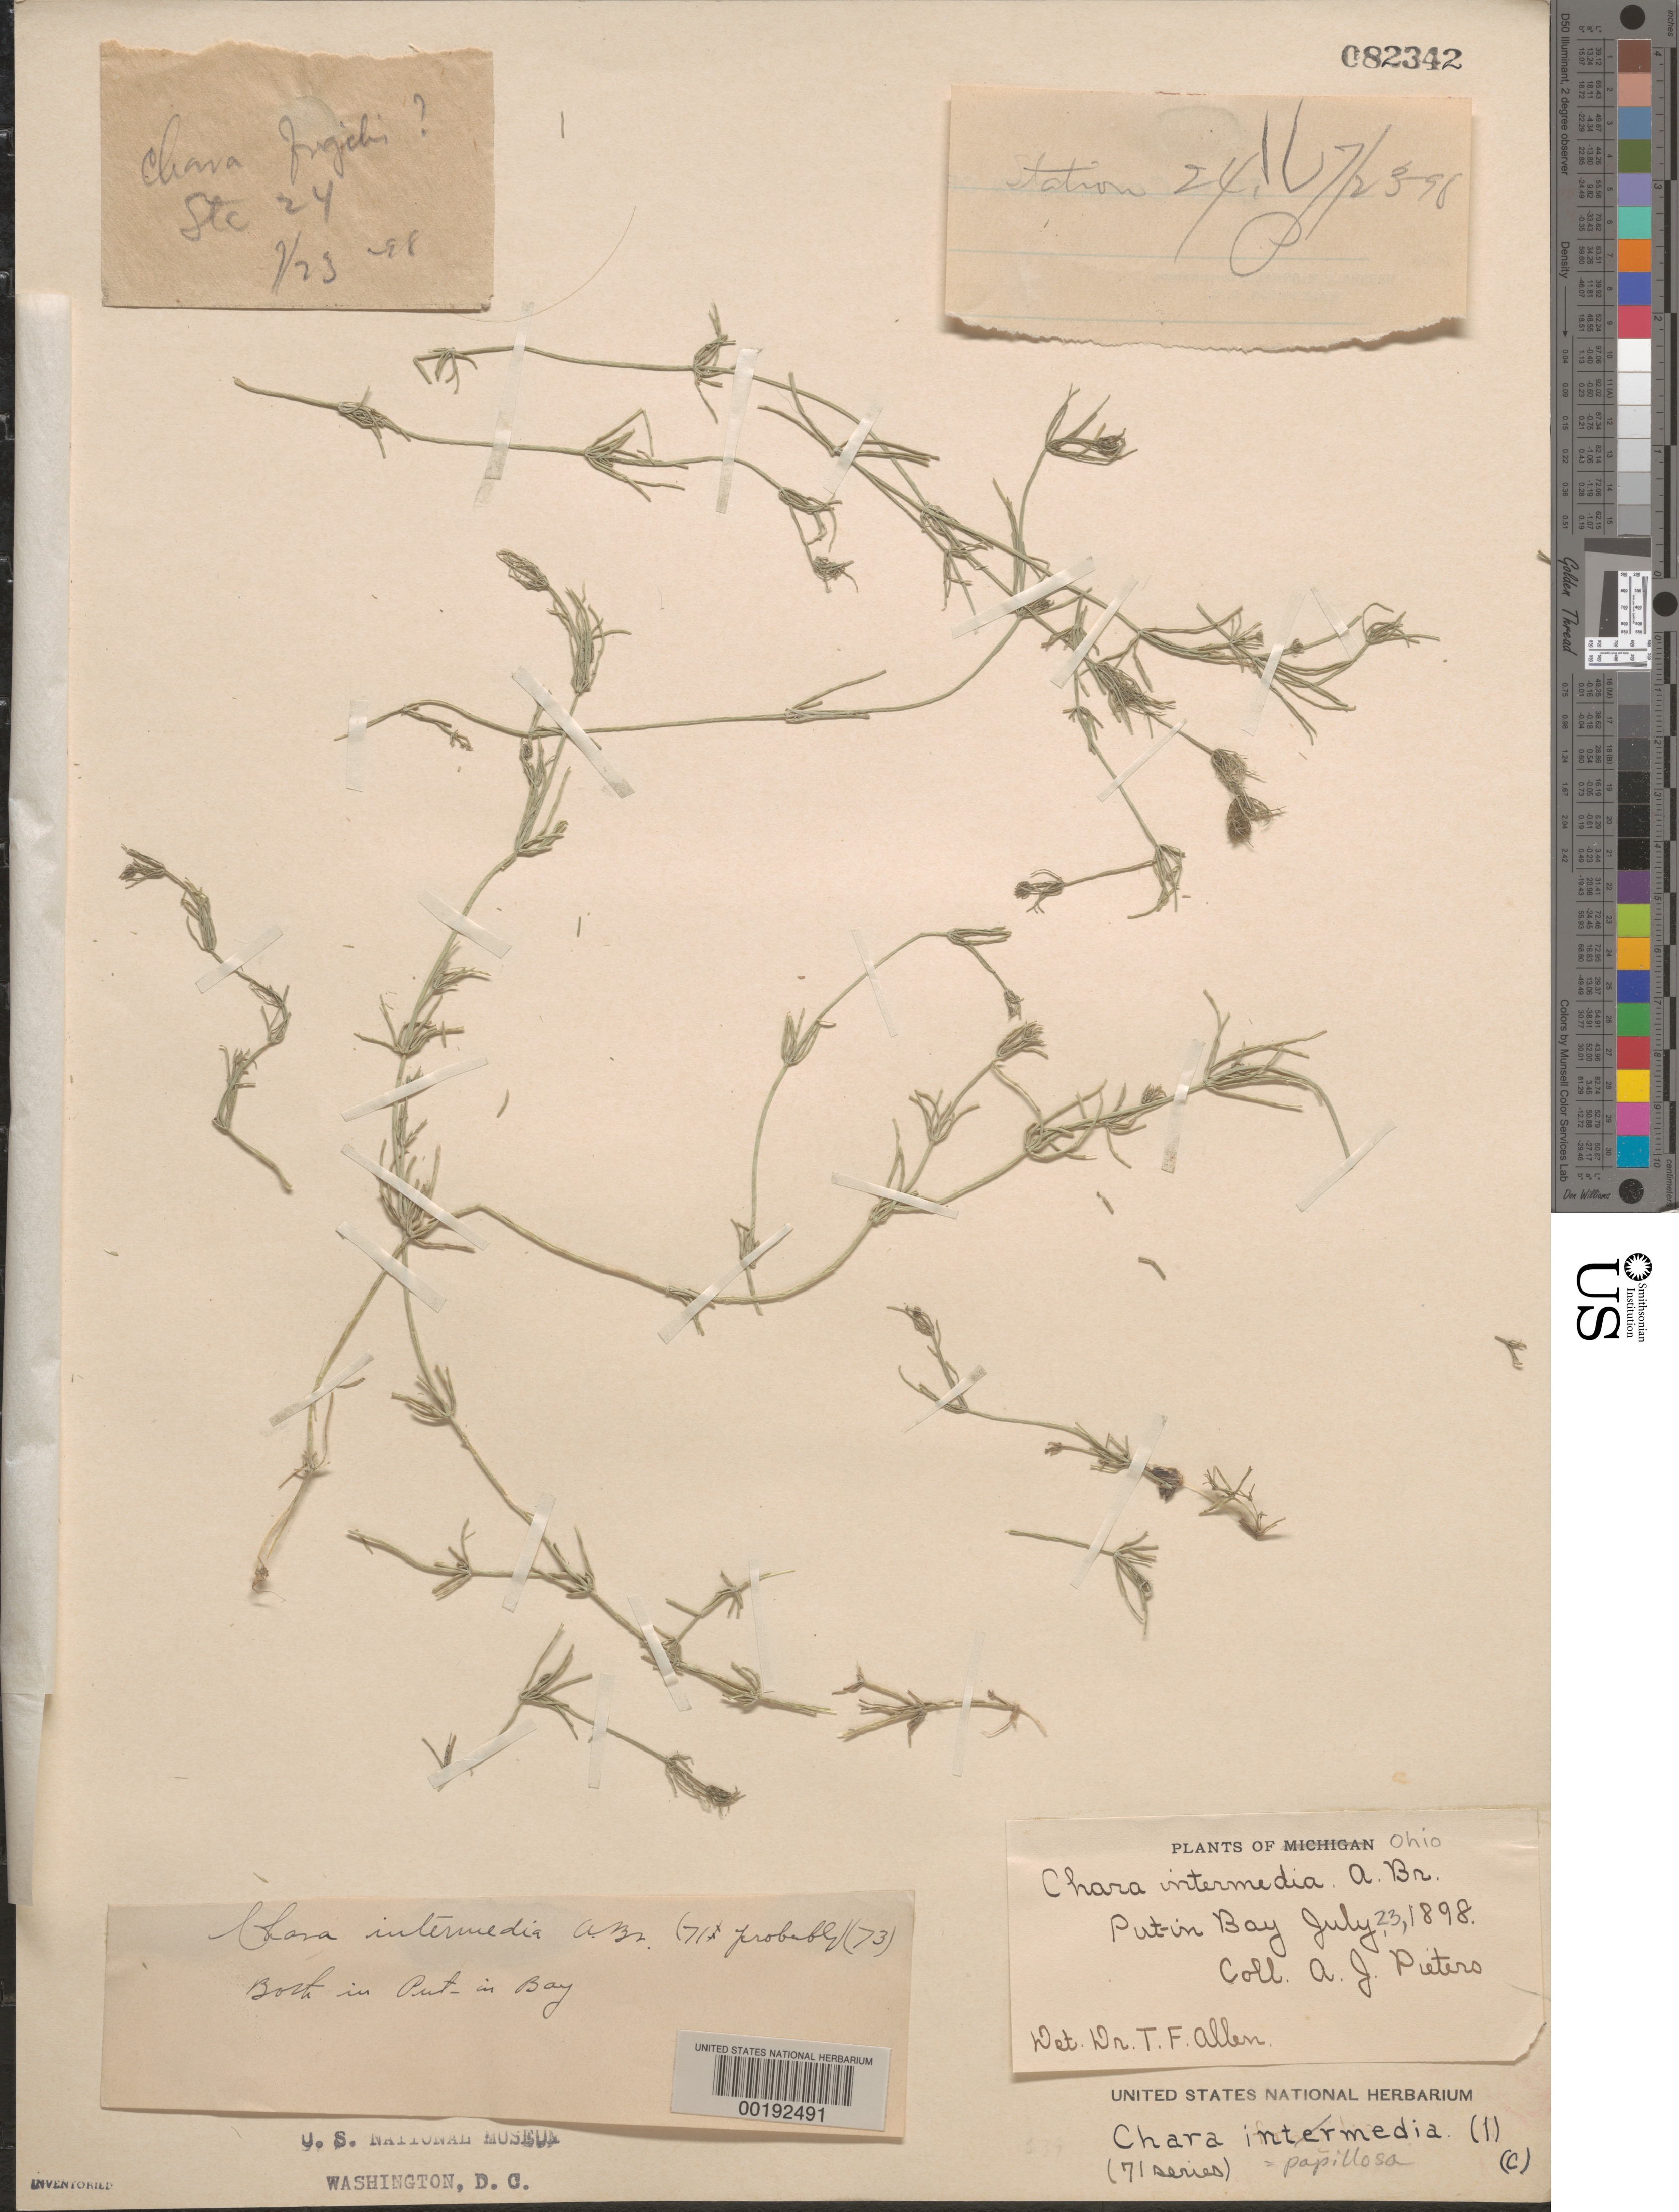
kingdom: Plantae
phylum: Charophyta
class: Charophyceae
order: Charales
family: Characeae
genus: Chara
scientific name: Chara papillosa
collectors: A. Pieters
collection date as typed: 23 Jul 1898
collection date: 1898-07-23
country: United States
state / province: Ohio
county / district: Ottawa County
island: South Bass Island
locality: Put-in Bay, Lake Erie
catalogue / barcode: US 82342